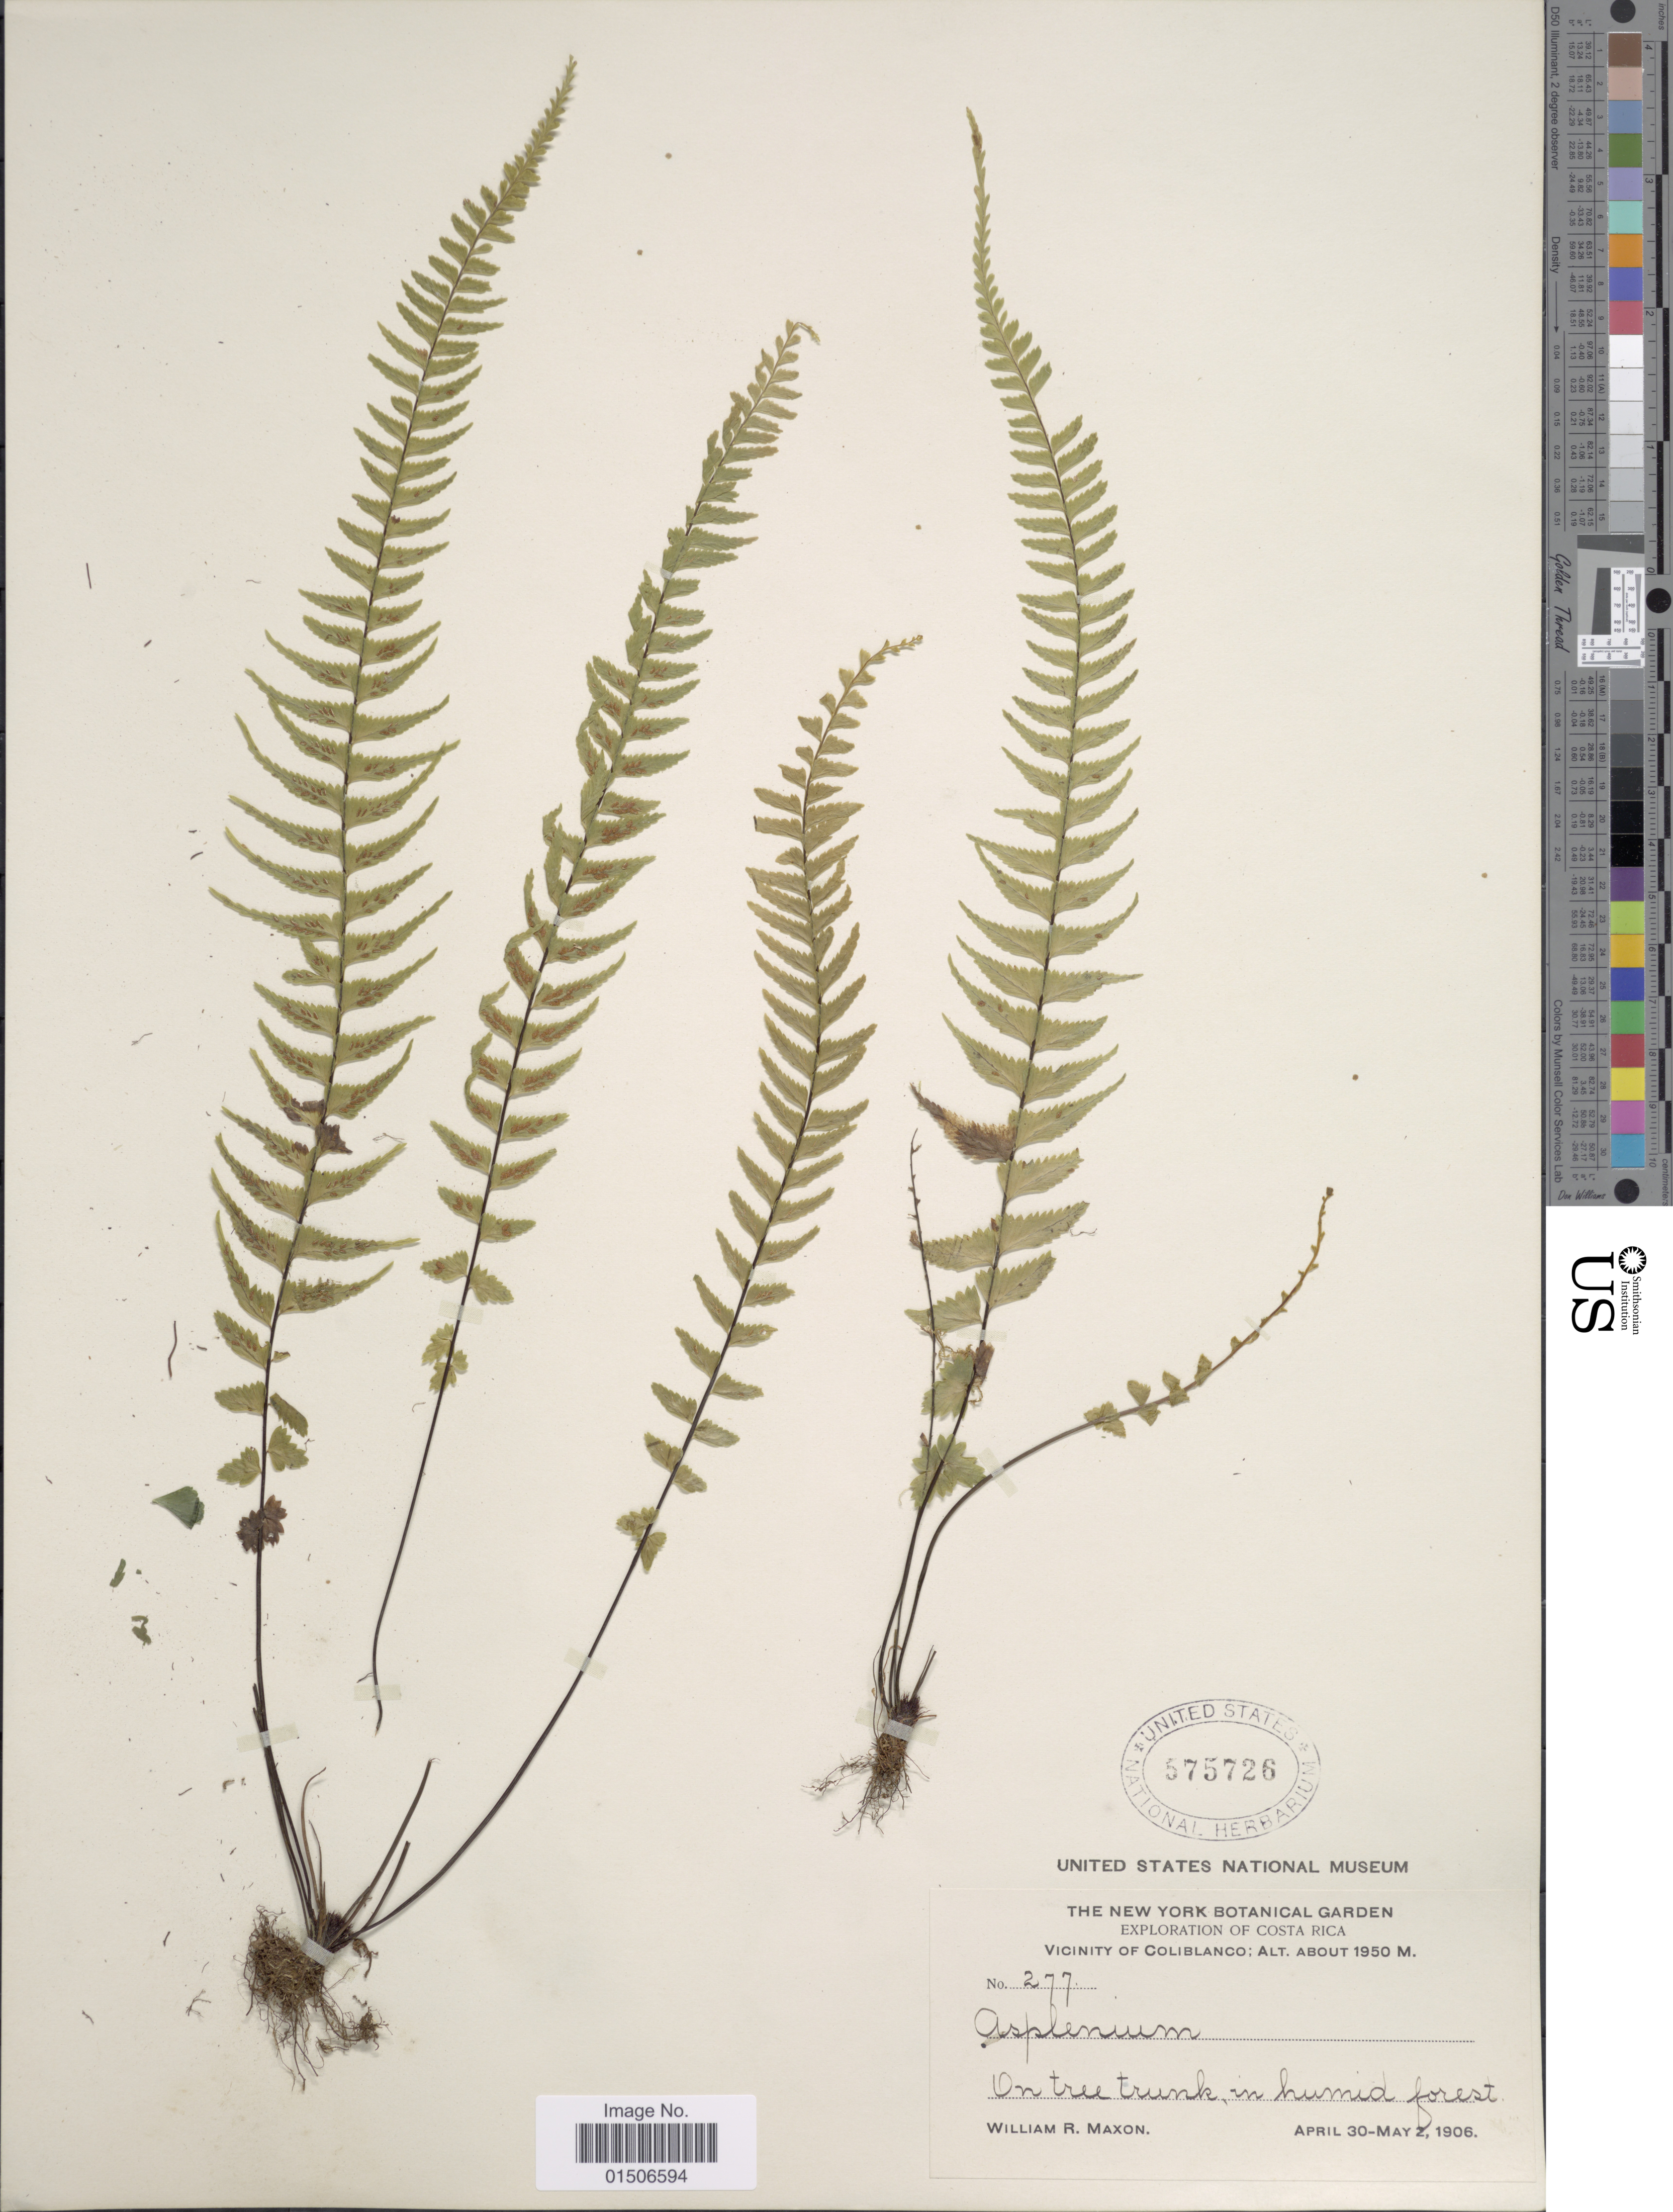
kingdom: Plantae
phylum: Tracheophyta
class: Polypodiopsida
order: Polypodiales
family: Aspleniaceae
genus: Asplenium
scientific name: Asplenium harpeodes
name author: Kunze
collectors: W. R. Maxon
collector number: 277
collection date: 1906-04-30/1906-05-02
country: Costa Rica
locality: Vicinity of Coliblanco, On tree trunk, in humid forest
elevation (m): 1950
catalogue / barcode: US 575726